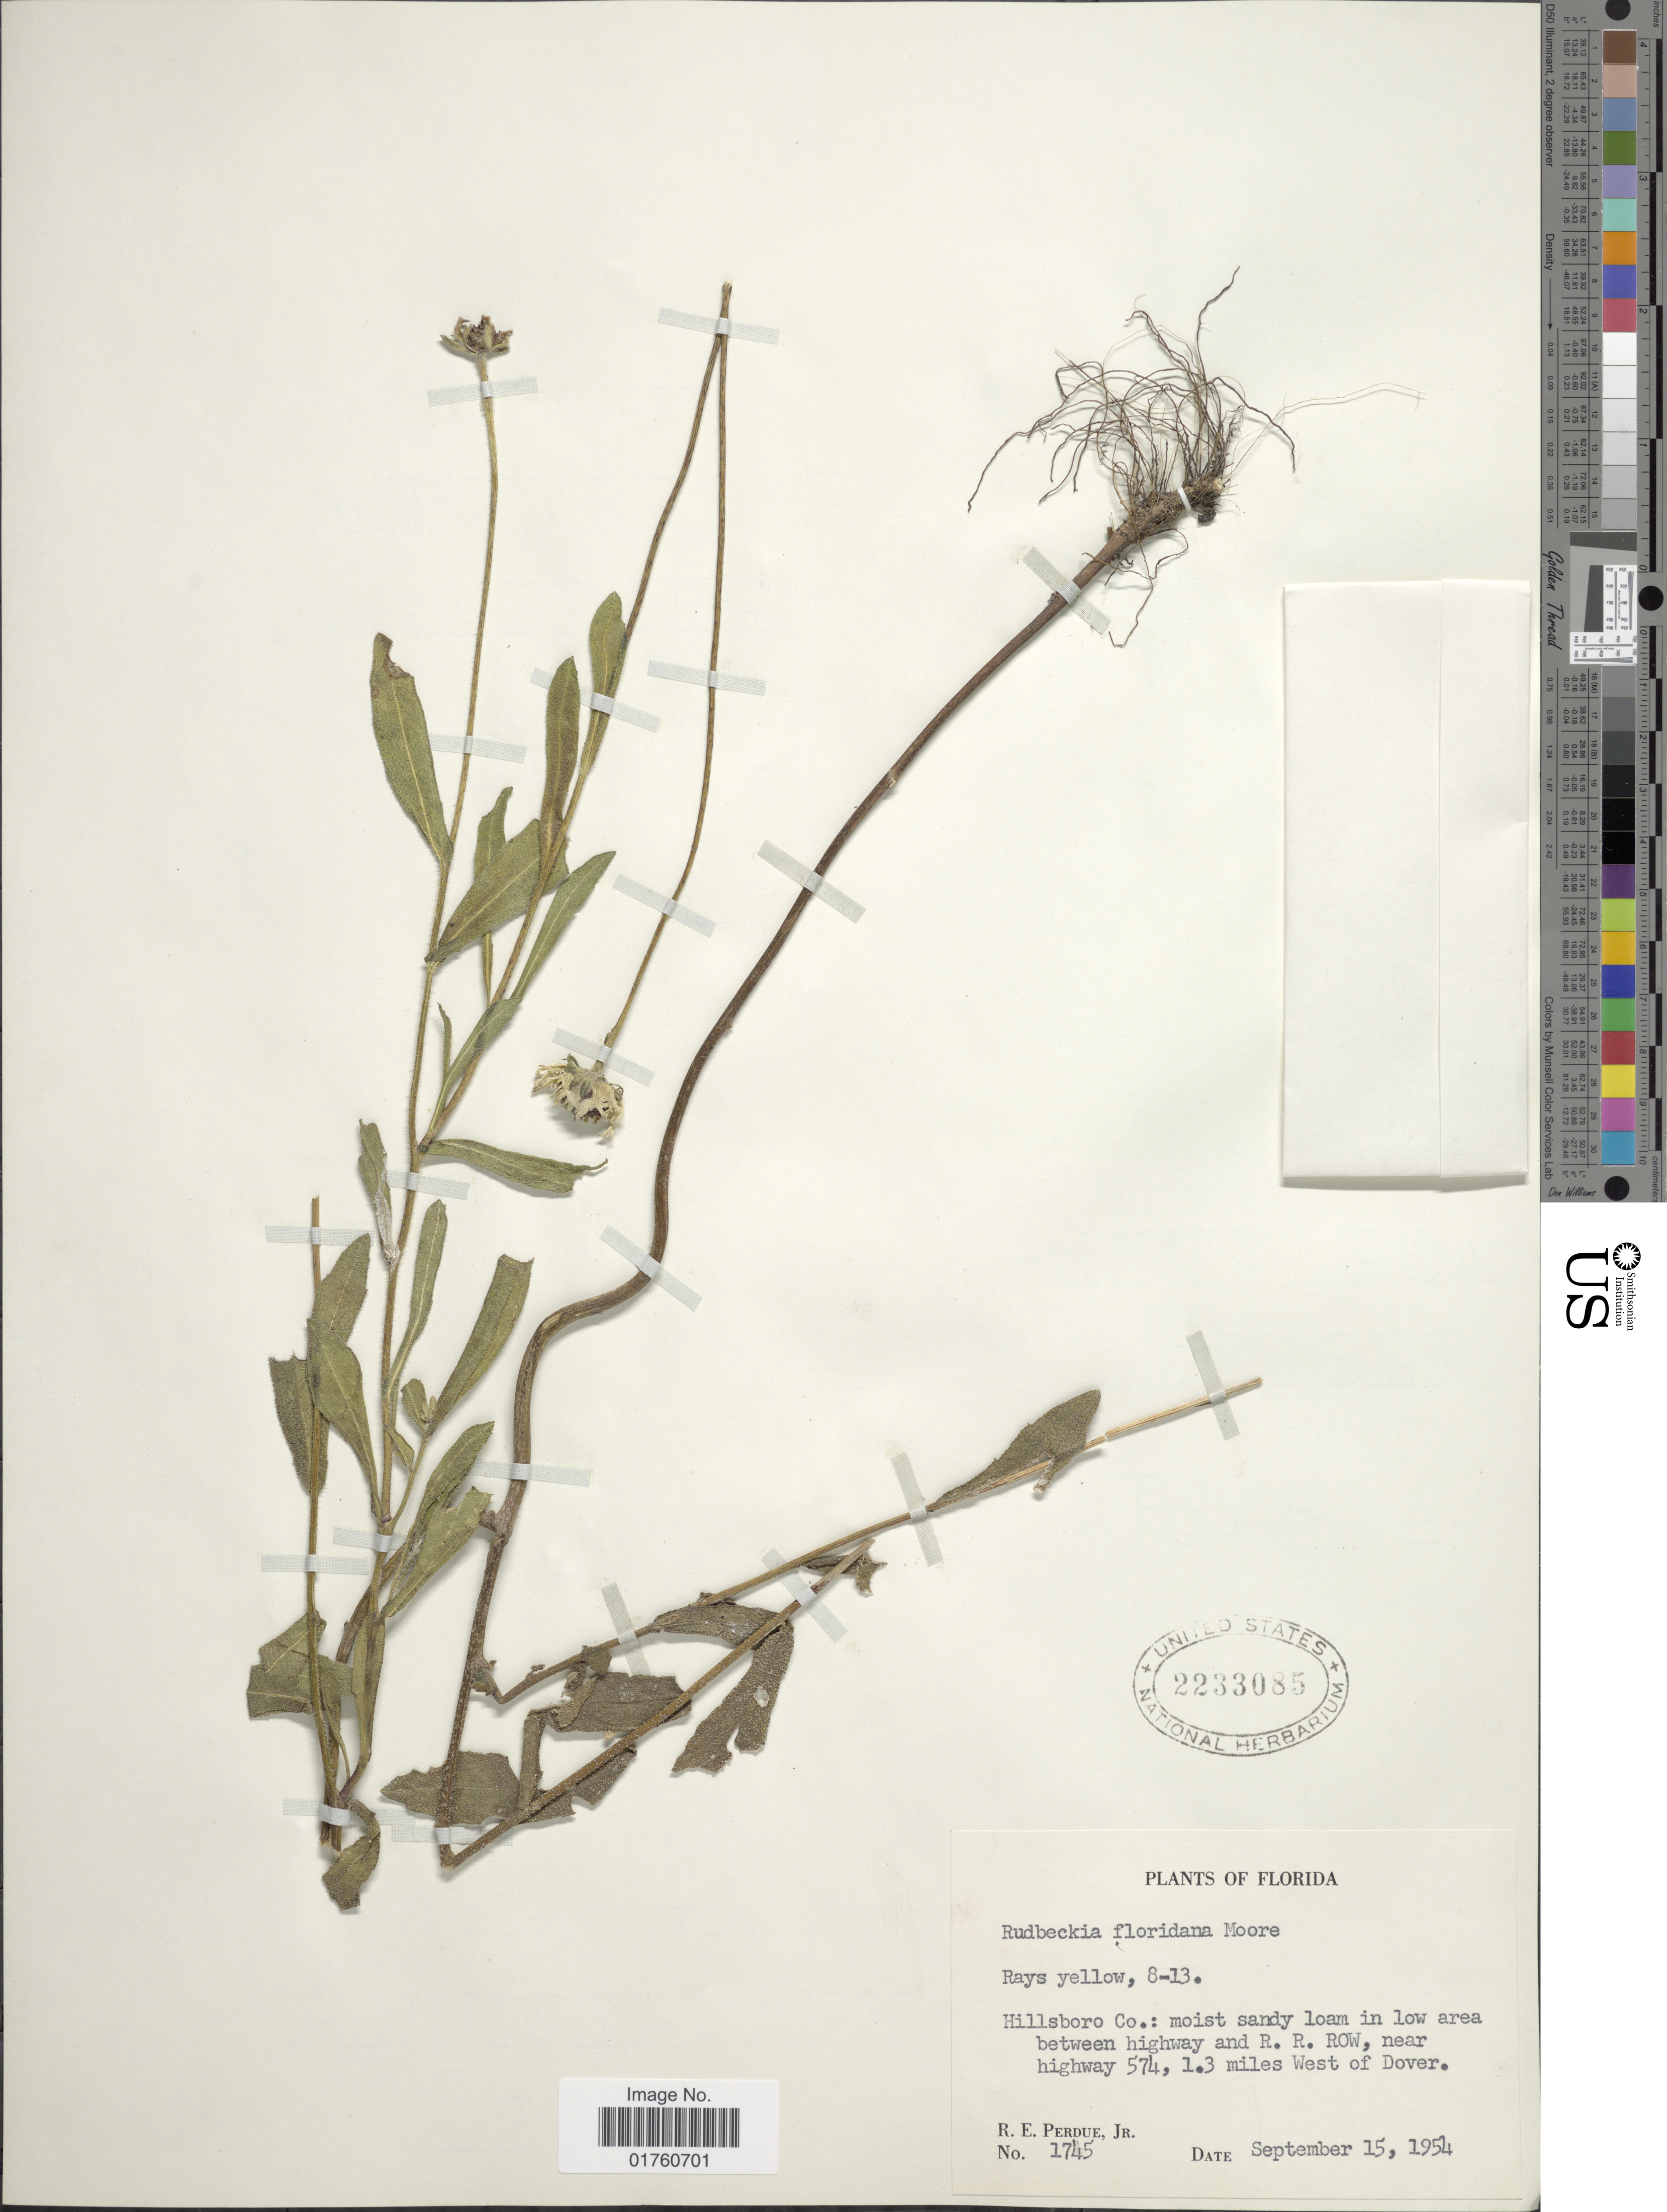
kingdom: Plantae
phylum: Tracheophyta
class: Magnoliopsida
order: Asterales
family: Asteraceae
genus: Rudbeckia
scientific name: Rudbeckia floridana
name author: T.V. Moore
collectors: R. E. Perdue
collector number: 1745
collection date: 1954-09-15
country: United States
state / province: Florida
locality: Hillsboro Co: moist sandy loam in low area between Highway and R.R ROW, near highway 574, 1.3 miles West of Dover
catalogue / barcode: US 2233085